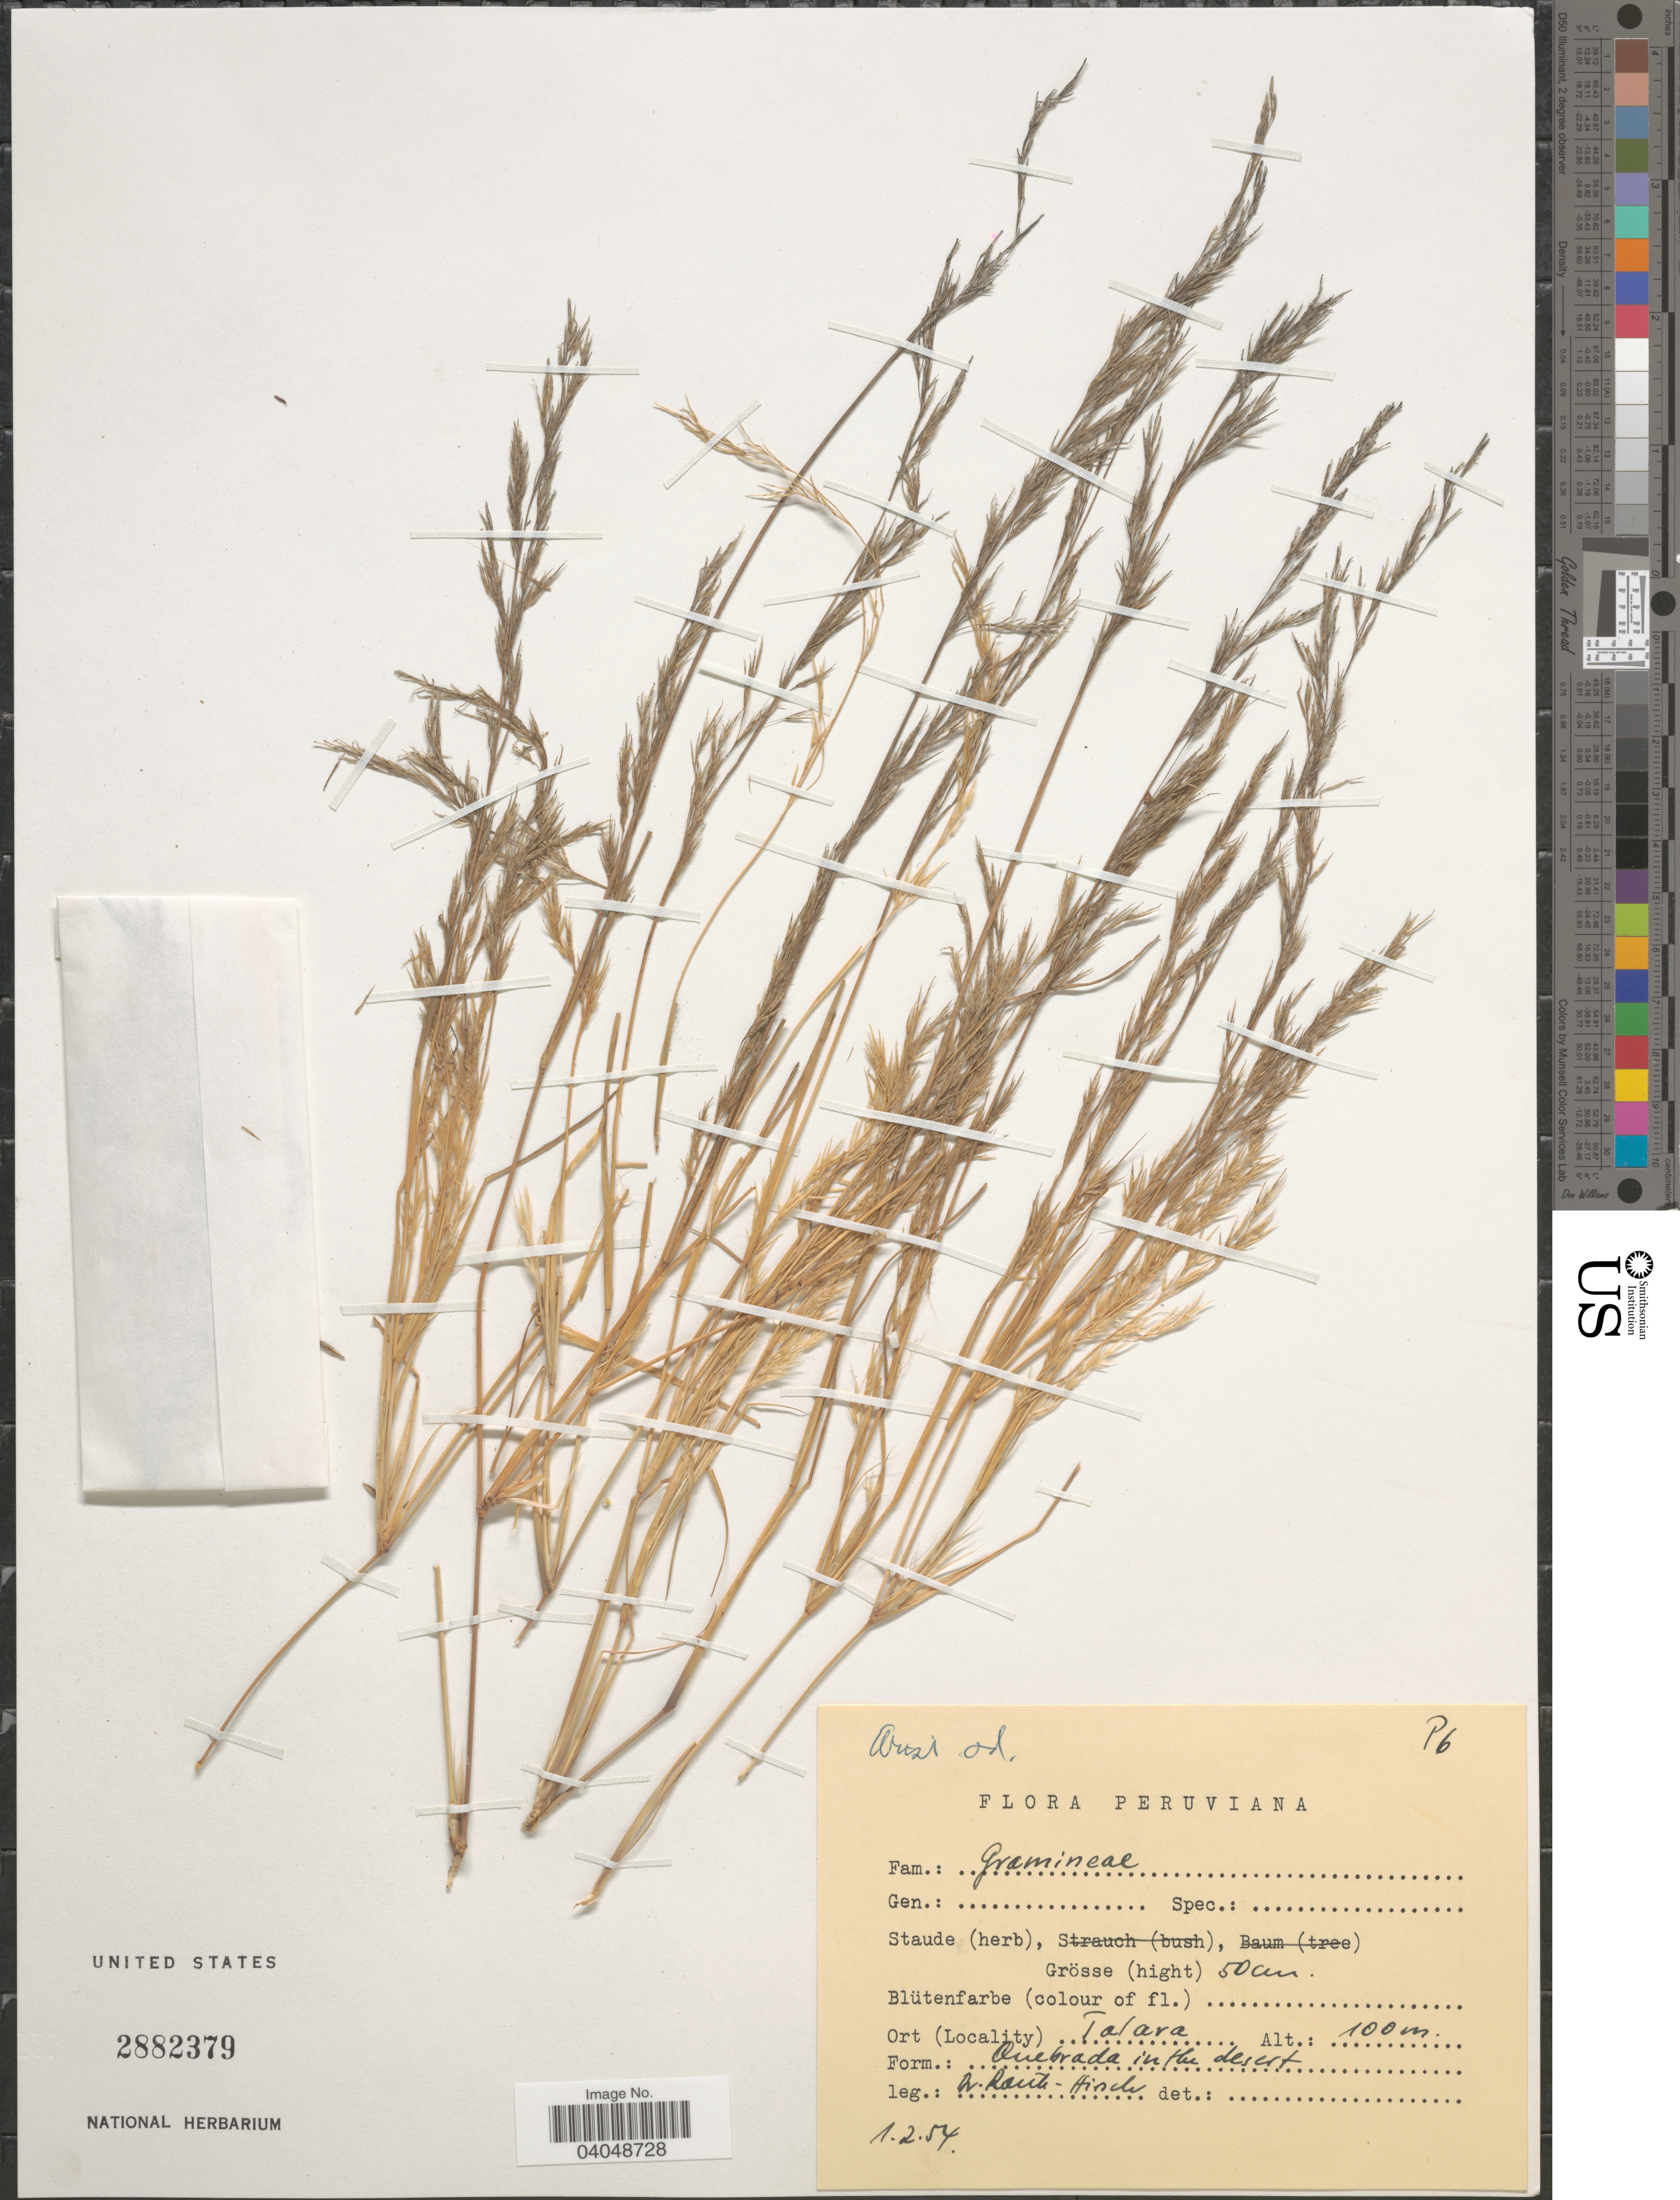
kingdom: Plantae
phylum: Tracheophyta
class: Liliopsida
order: Poales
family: Poaceae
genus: Festuca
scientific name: Festuca sp.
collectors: W. Rauh & G. Hirsch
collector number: P6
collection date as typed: Transcribed d/m/y: 1/2/54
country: Peru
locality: Talara.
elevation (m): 100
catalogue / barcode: US 2882379